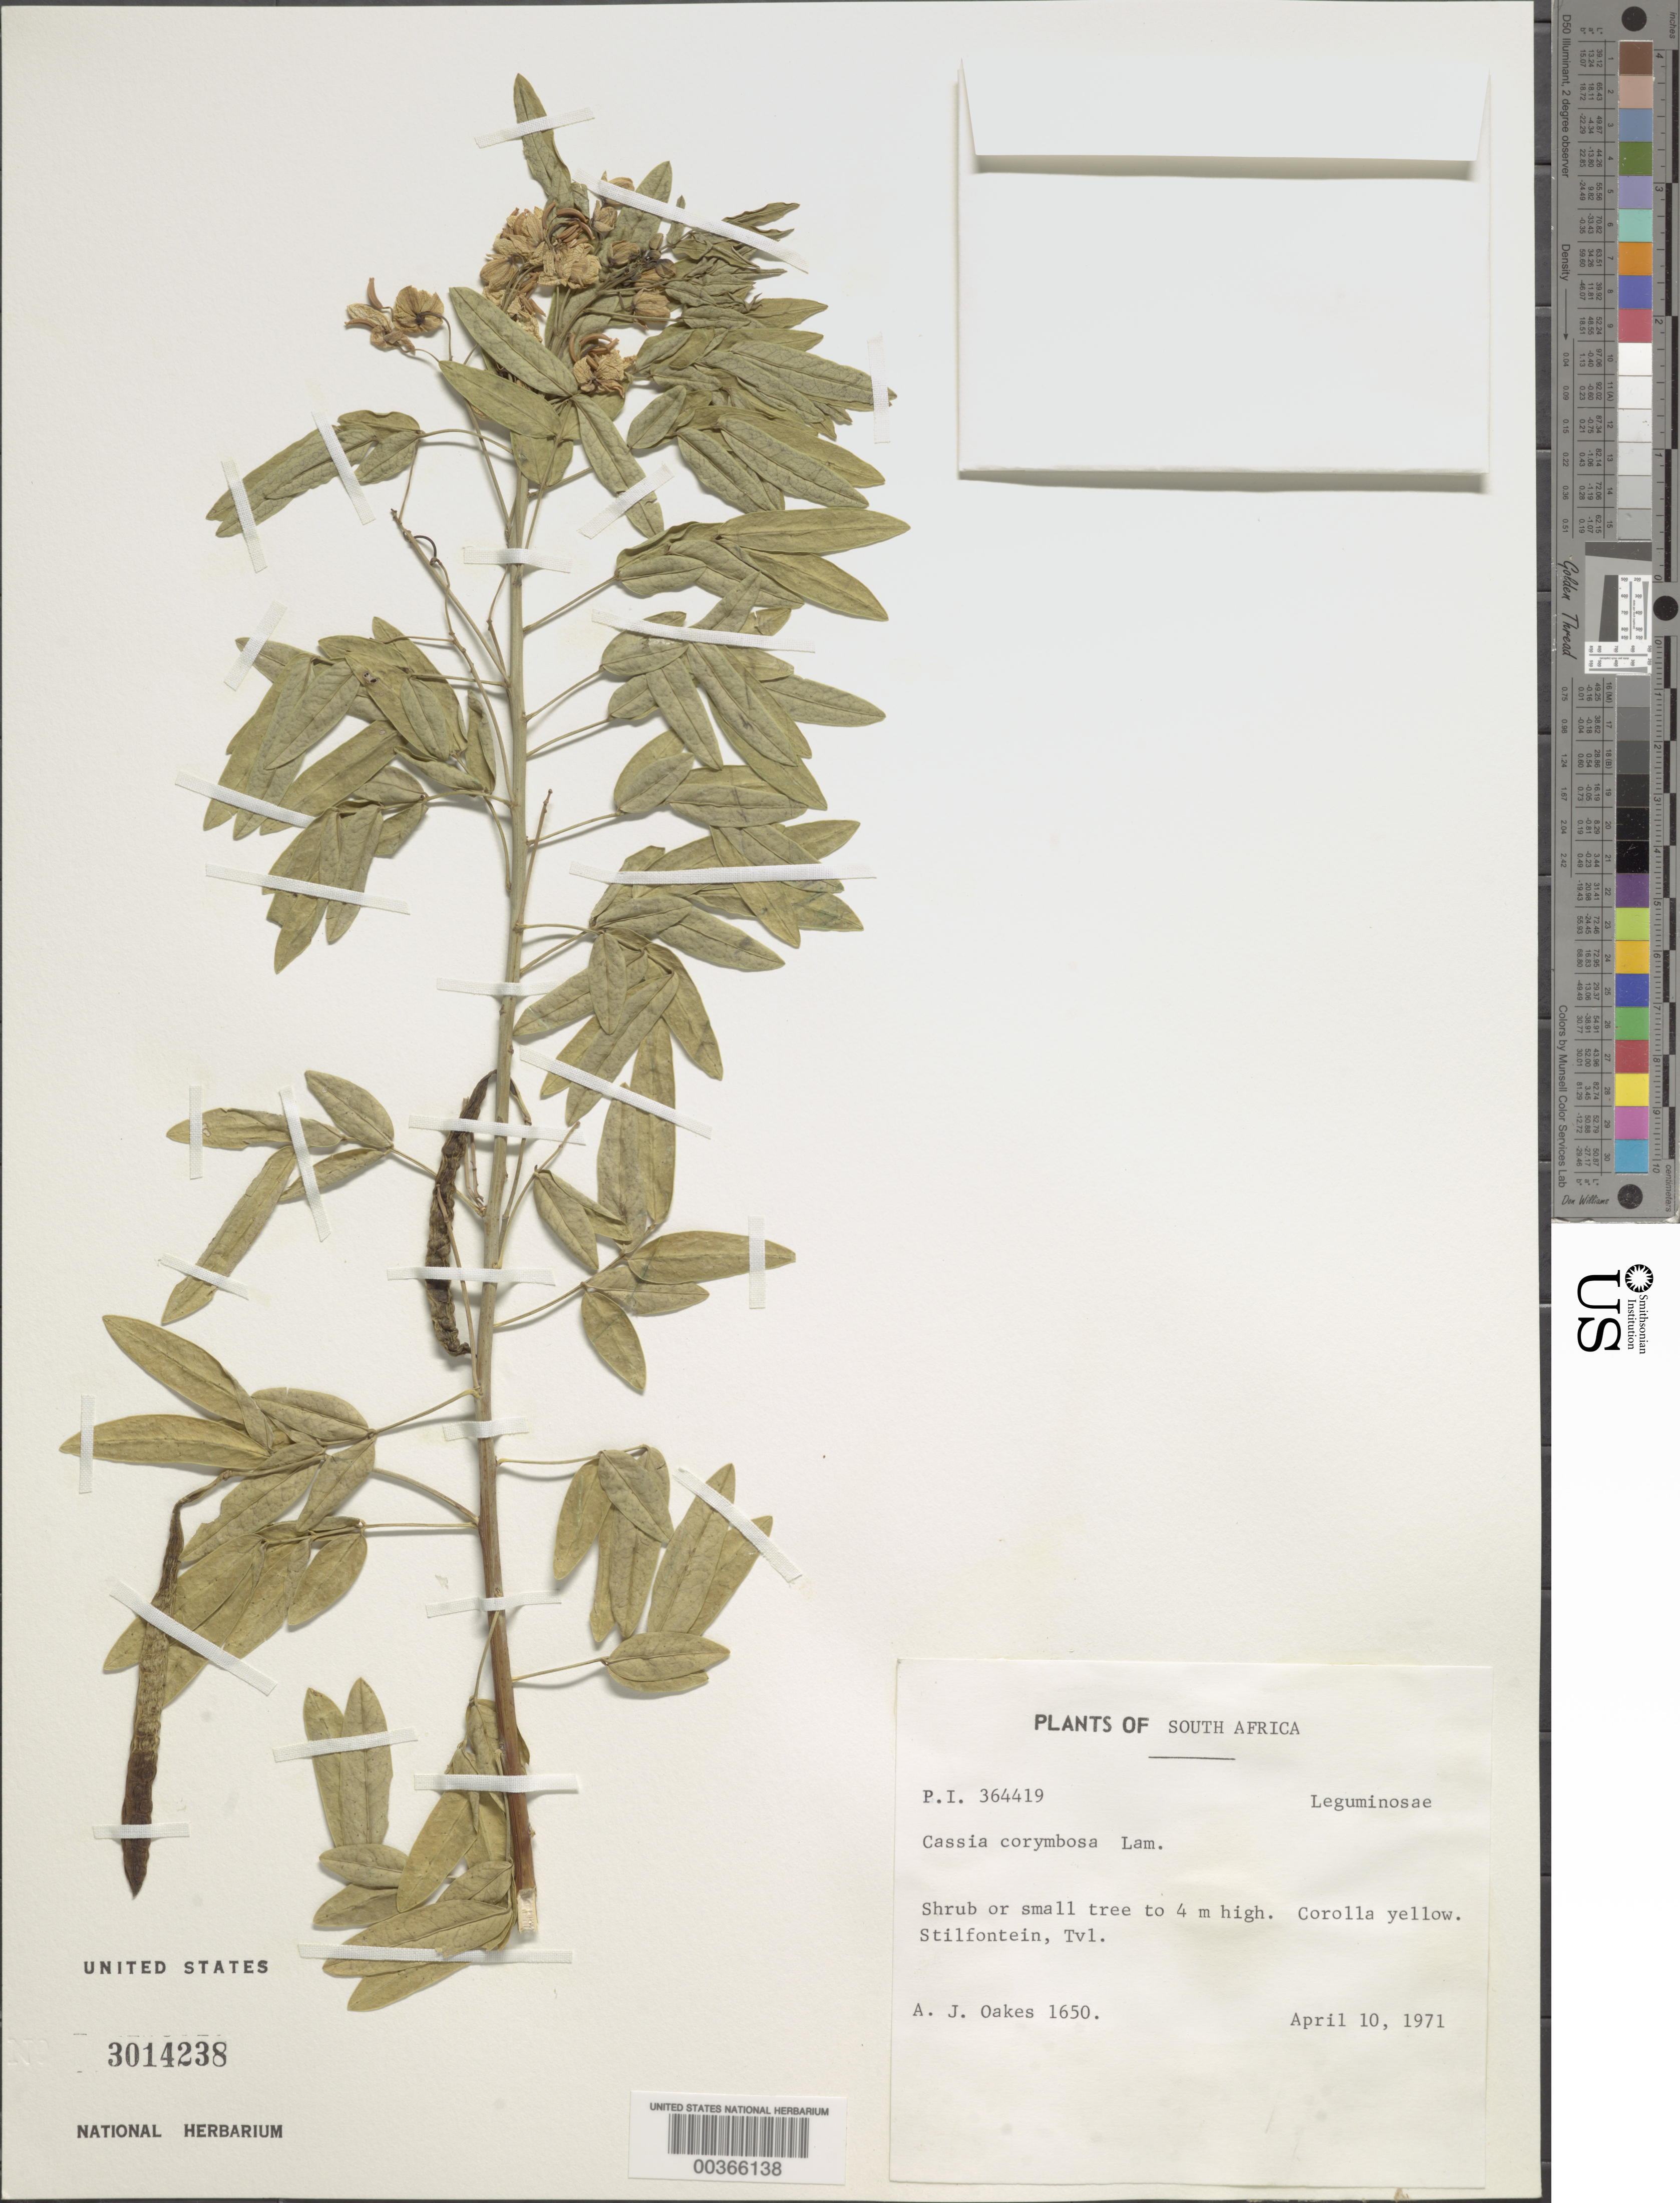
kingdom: Plantae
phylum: Tracheophyta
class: Magnoliopsida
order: Fabales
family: Fabaceae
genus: Senna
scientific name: Senna corymbosa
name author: (Lam.) H.S. Irwin & Barneby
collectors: A. Oakes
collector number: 1650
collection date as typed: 10 Apr 1971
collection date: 1971-04-10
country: South Africa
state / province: North West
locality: Stilfontein. Transvaal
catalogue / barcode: US 3014238